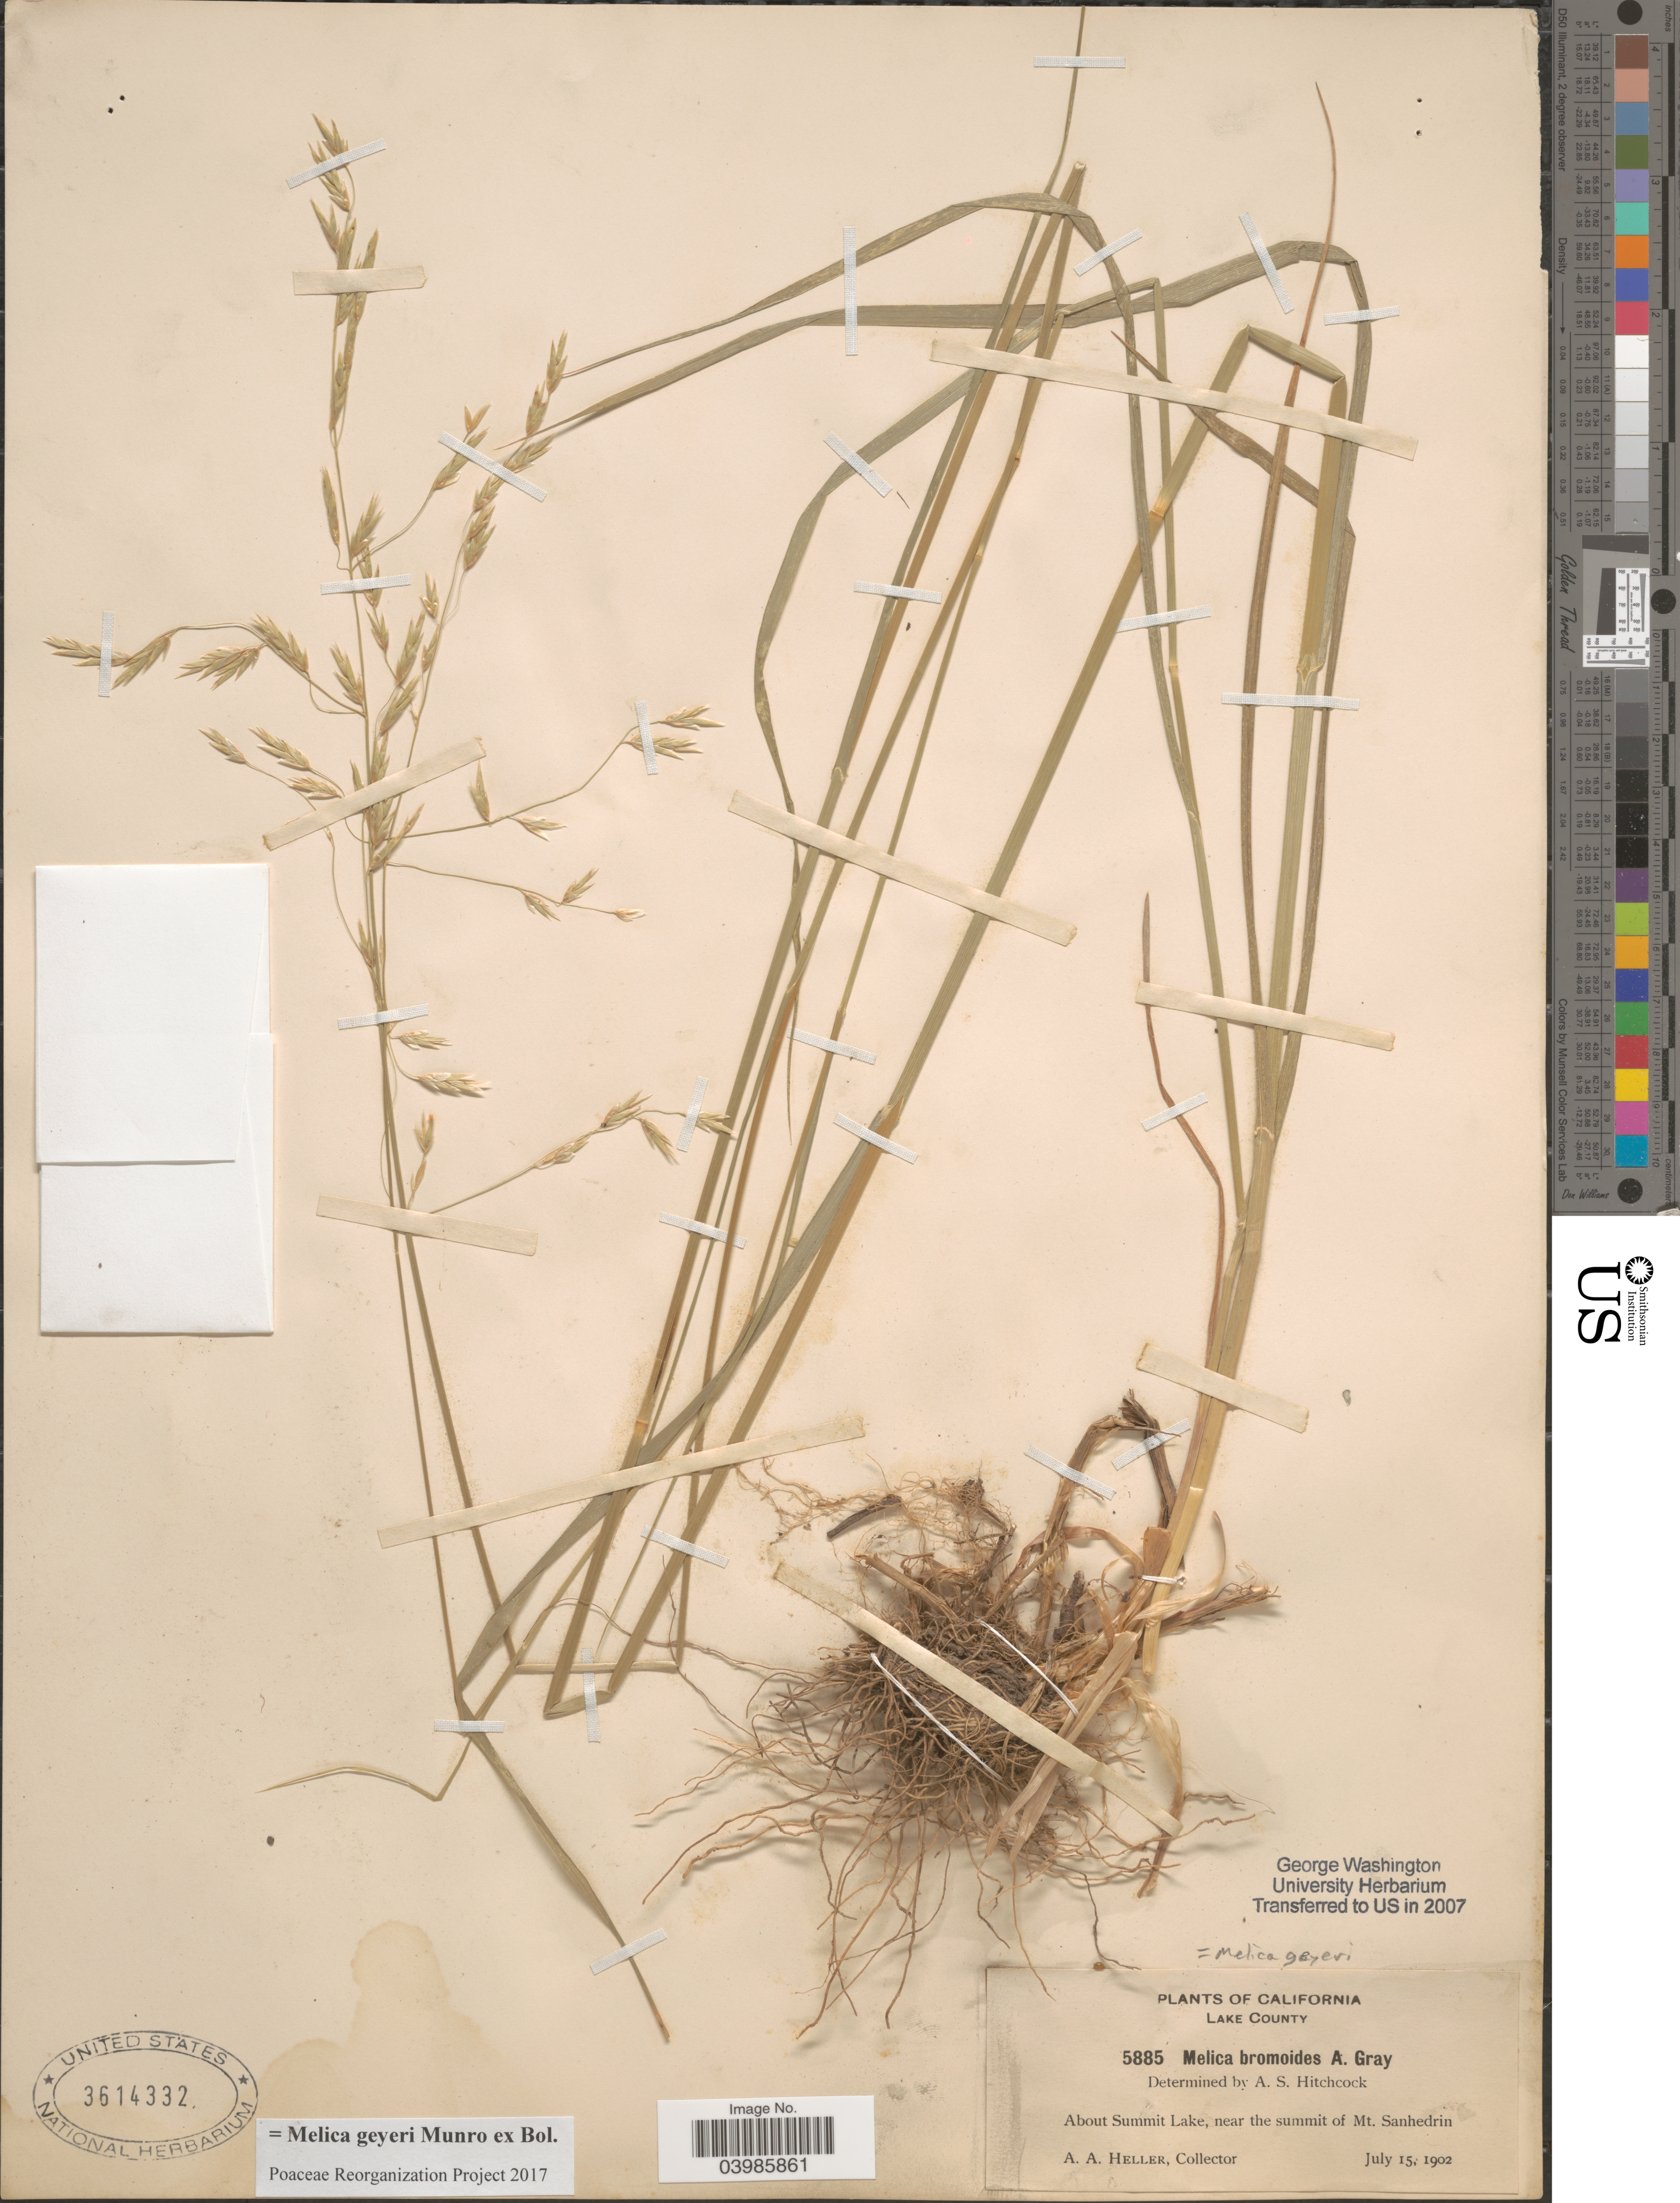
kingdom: Plantae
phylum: Tracheophyta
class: Liliopsida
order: Poales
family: Poaceae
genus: Melica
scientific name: Melica geyeri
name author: Munro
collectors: A. A. Heller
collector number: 5885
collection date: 1902-07-15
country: United States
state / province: California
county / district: Lake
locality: Lake County. About Summit Lake, near the summit of Mt. Sanhedrin.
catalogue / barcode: US 3614332